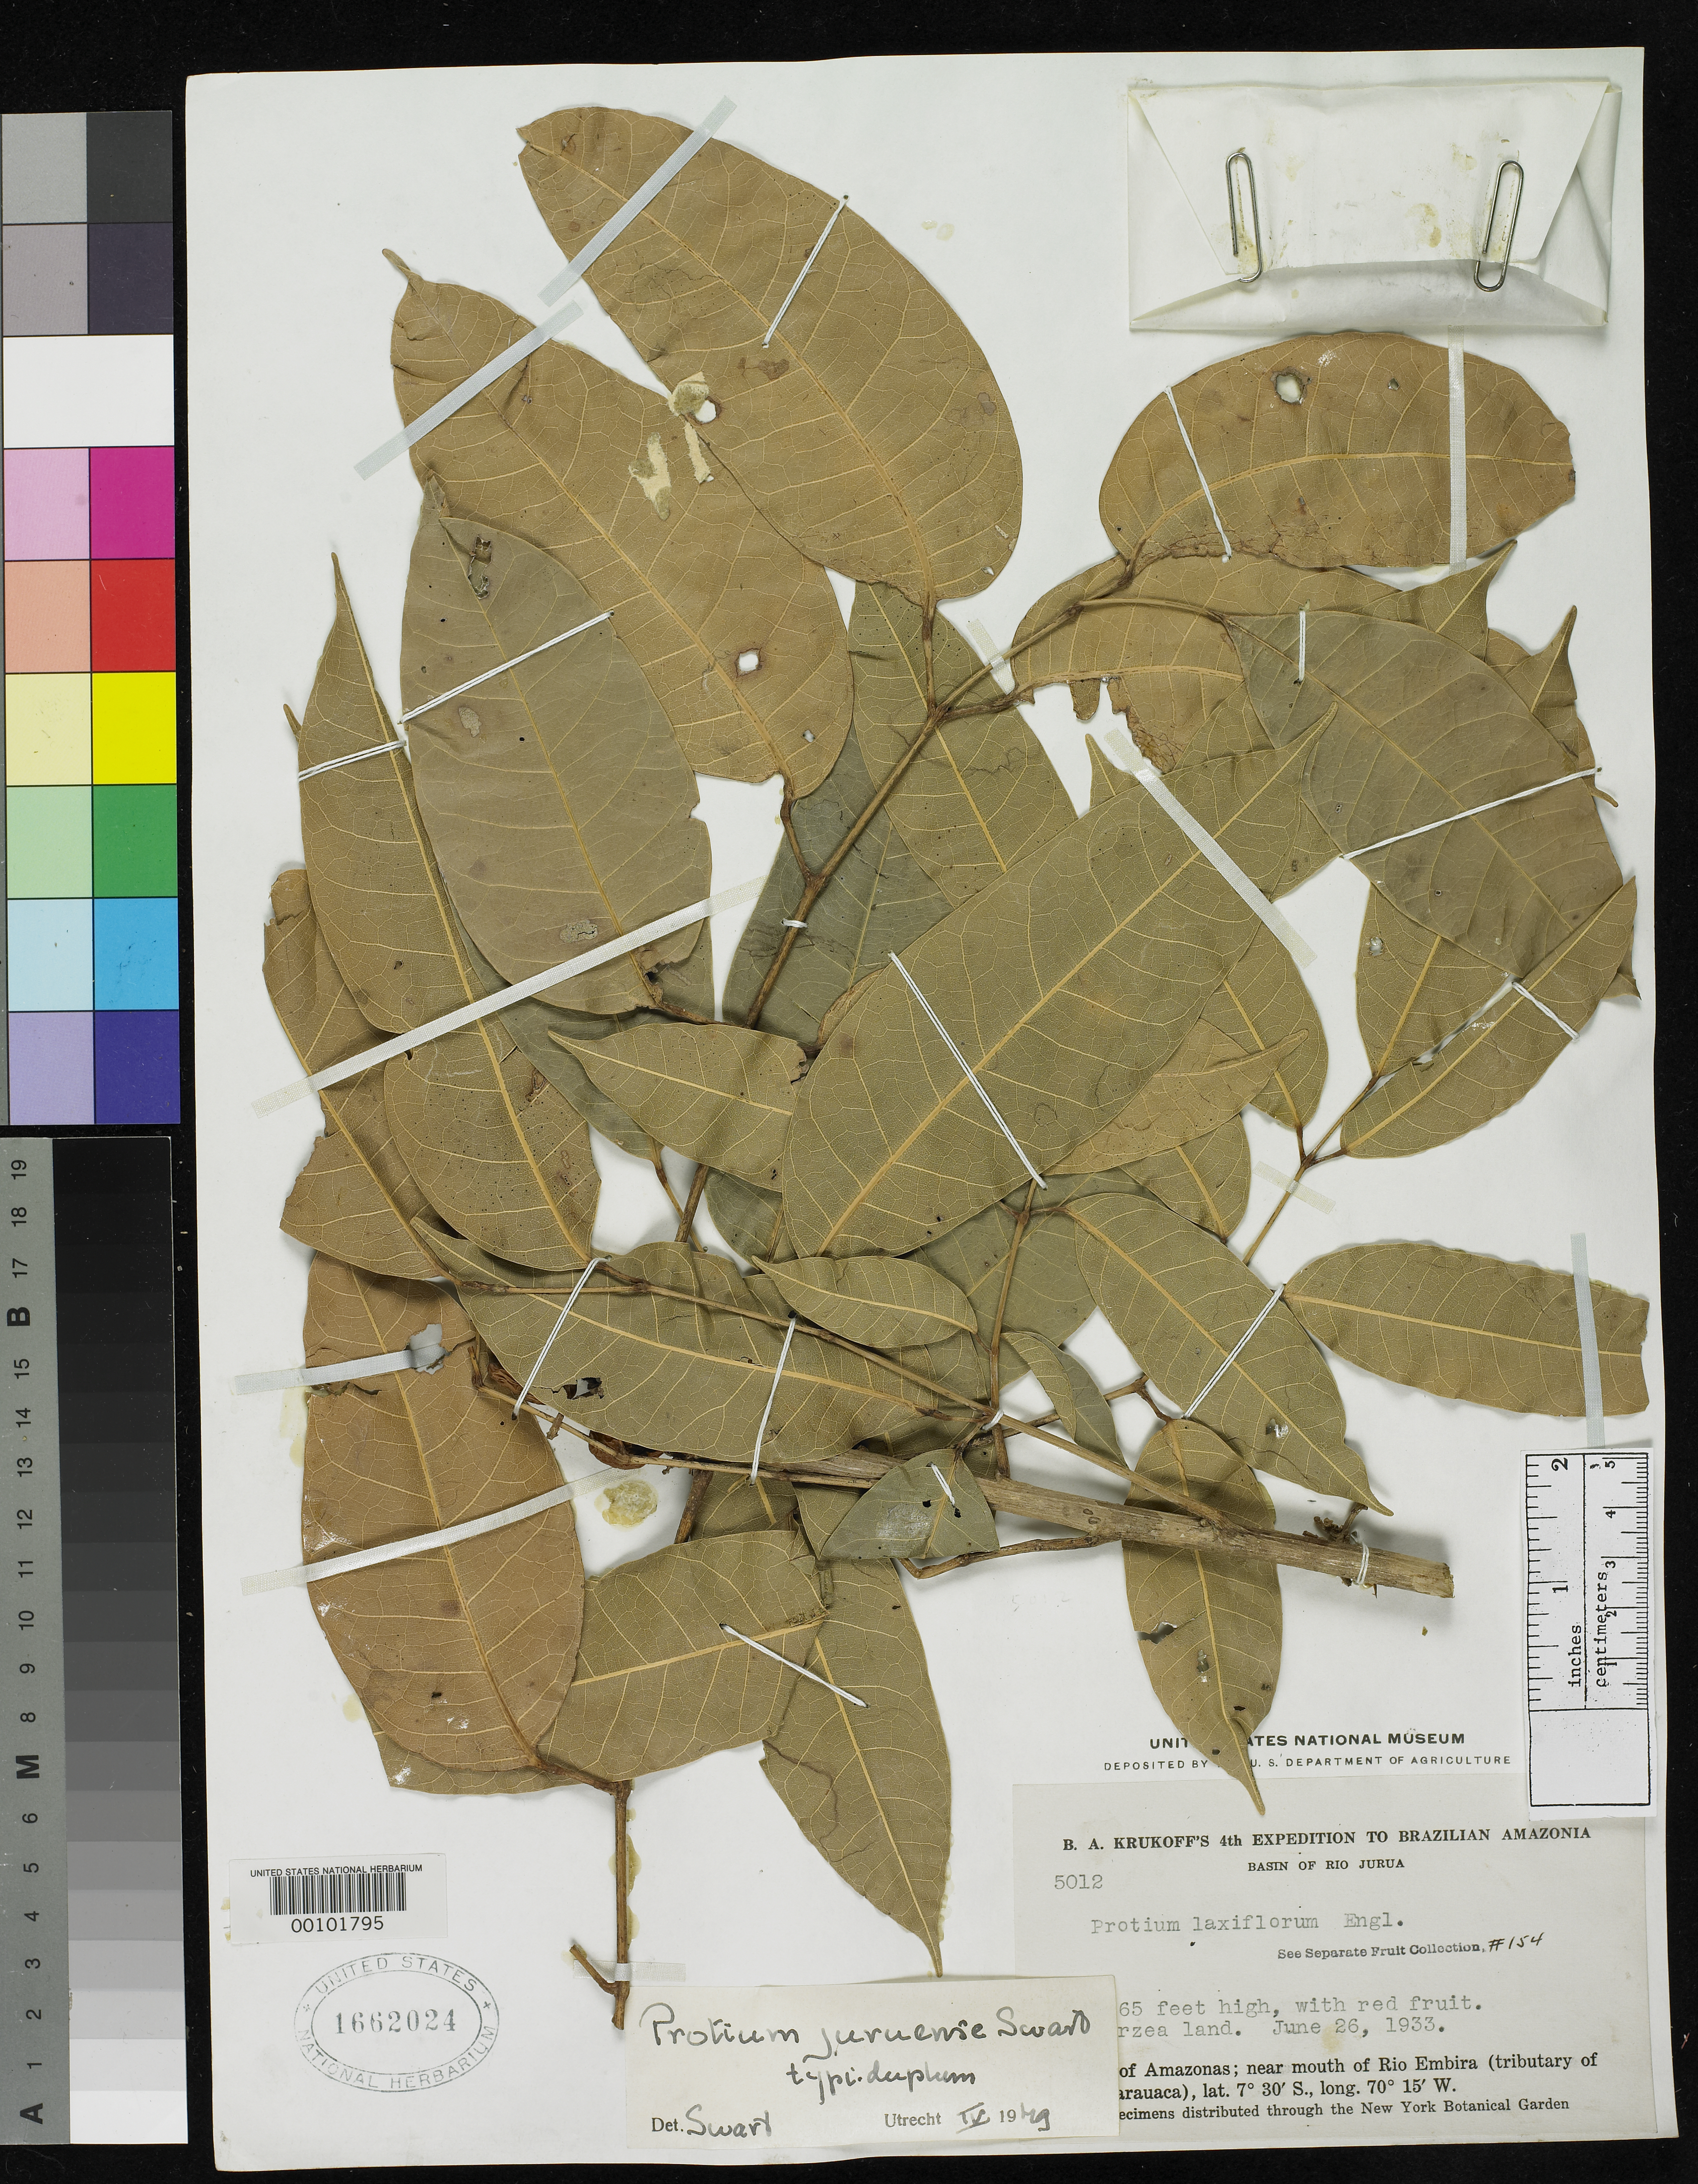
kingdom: Plantae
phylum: Tracheophyta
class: Magnoliopsida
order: Sapindales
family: Burseraceae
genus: Protium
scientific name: Protium juruense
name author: Swart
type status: Isotype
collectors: B. A. Krukoff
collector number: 5012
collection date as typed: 26 Jun 1933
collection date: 1933-06-26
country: Brazil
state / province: Amazonas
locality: Near mouth of Rio Embira.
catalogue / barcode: US 1662024